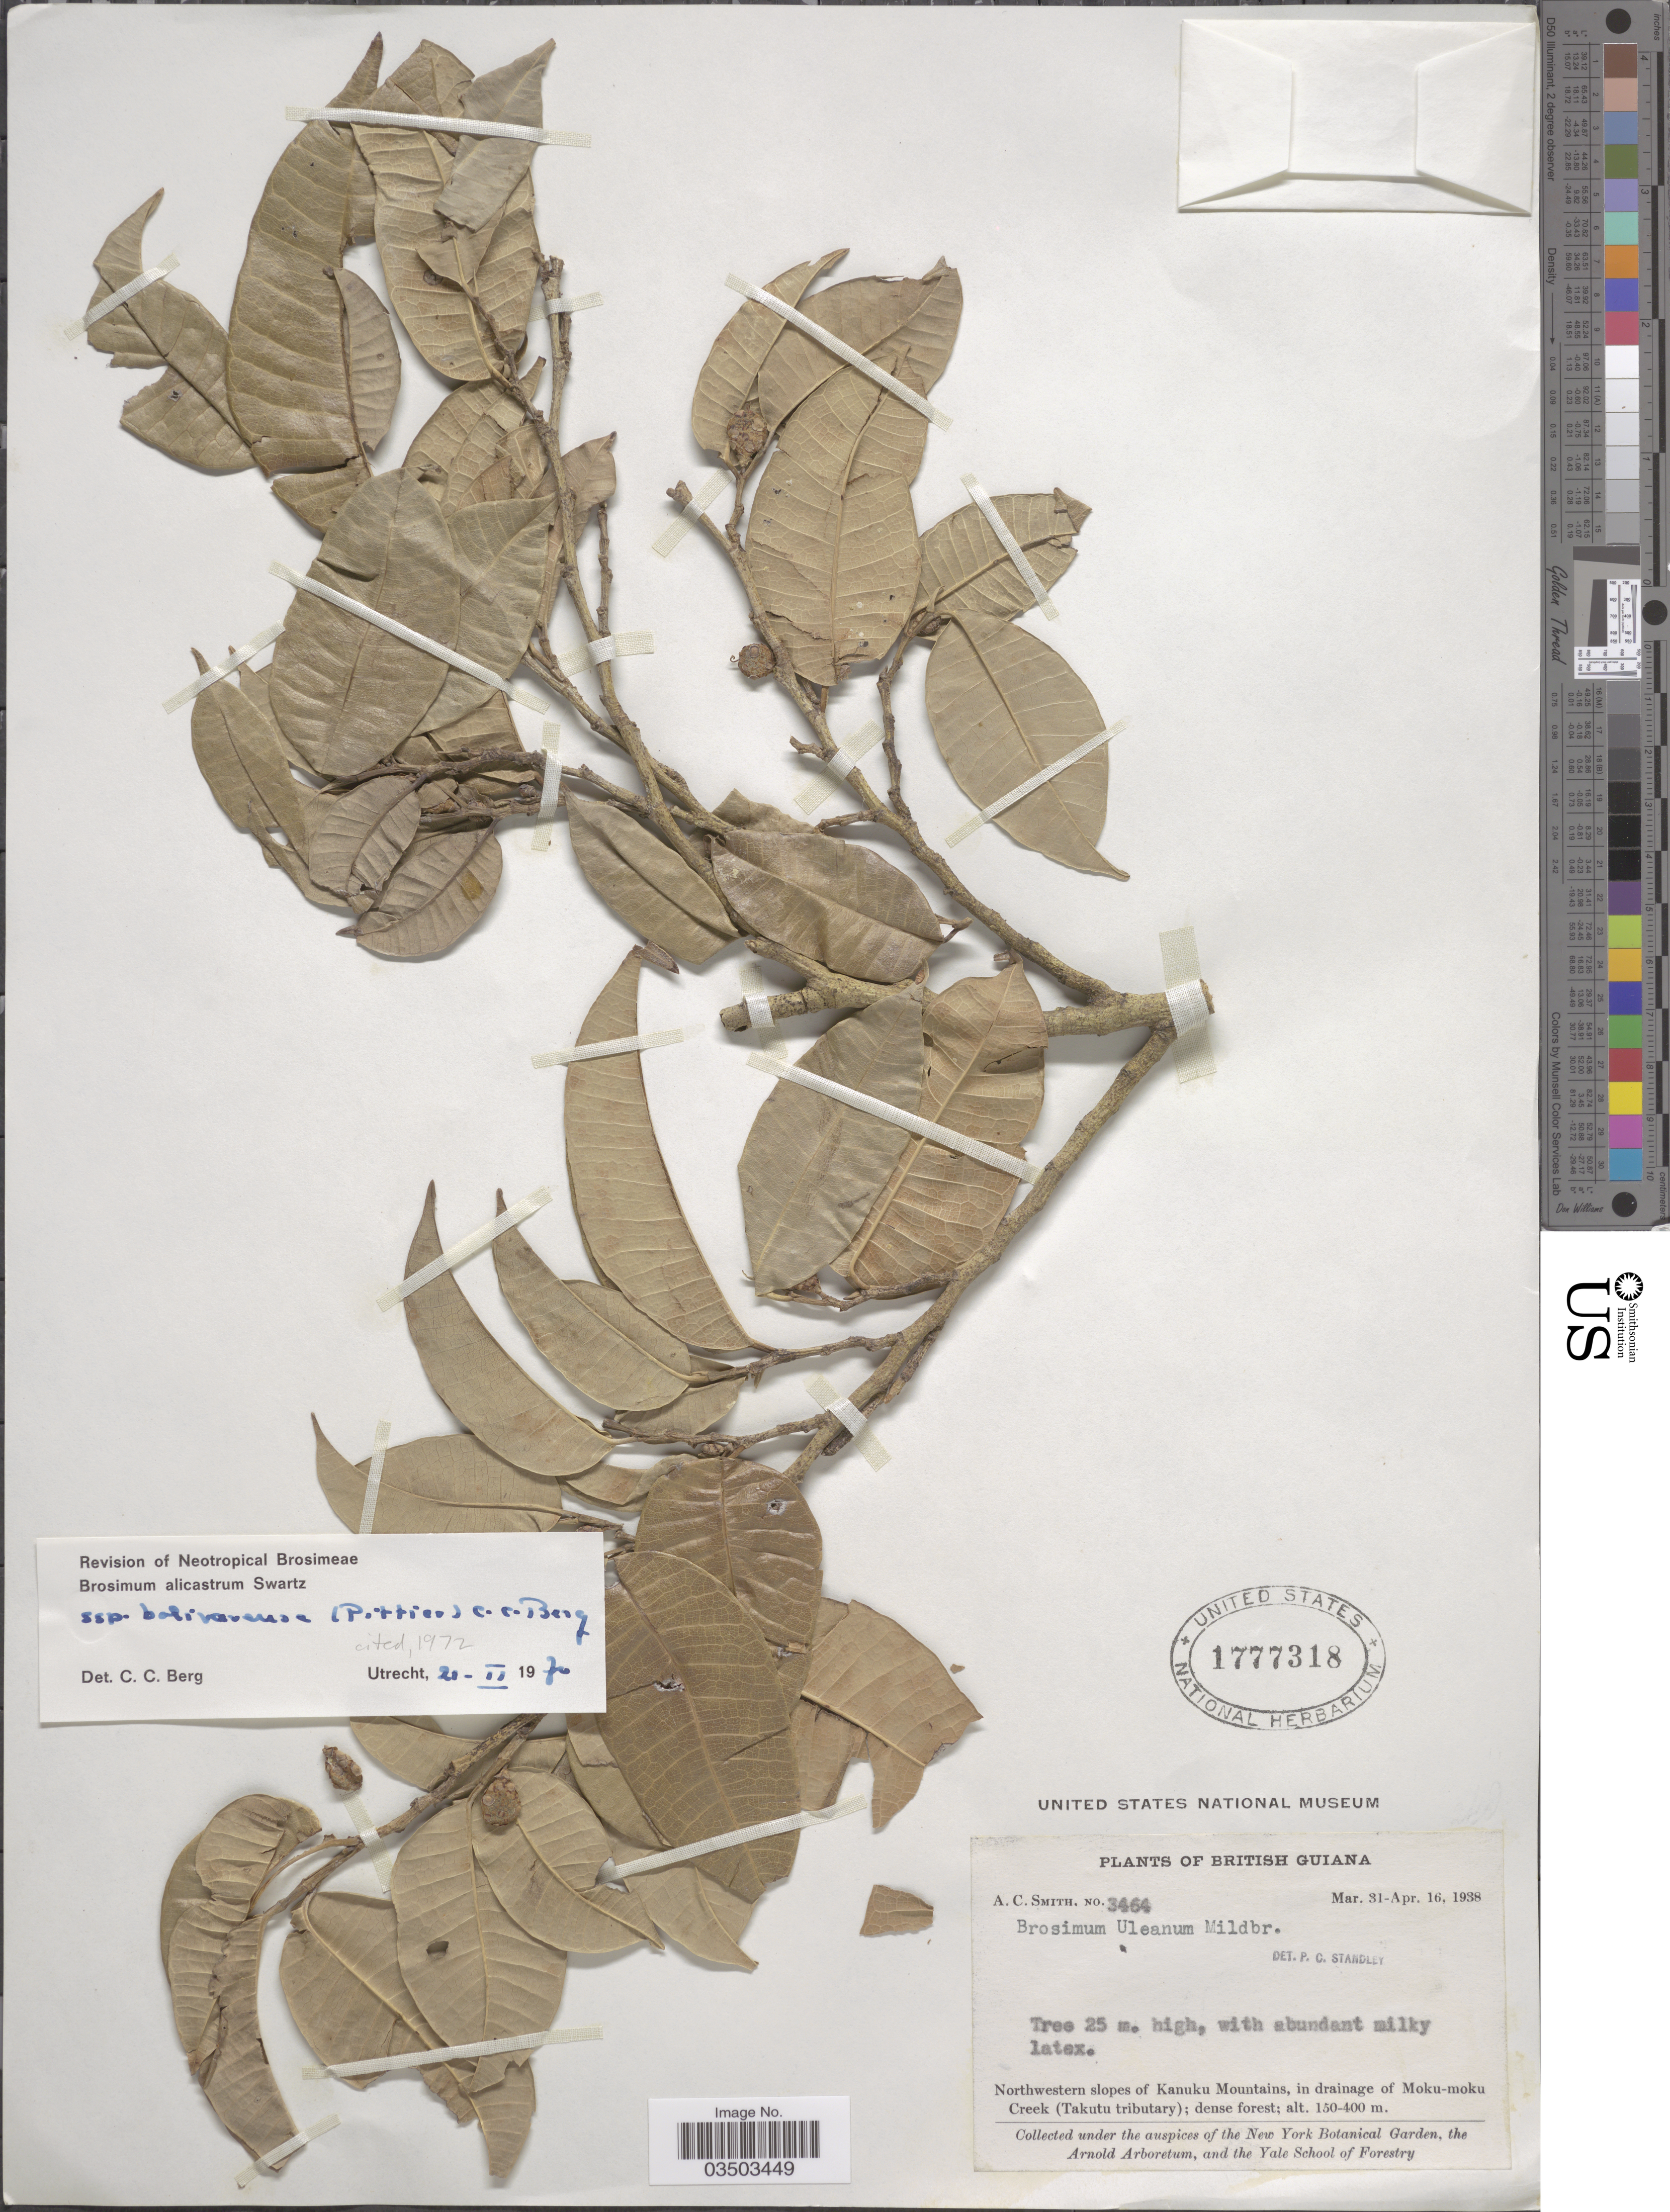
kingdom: Plantae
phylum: Tracheophyta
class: Magnoliopsida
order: Rosales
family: Moraceae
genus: Brosimum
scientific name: Brosimum alicastrum subsp. bolivarense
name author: (Pittier) C.C. Berg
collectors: A. C. Smith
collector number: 3464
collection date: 1938-03-31/1938-04-16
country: Guyana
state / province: U. Takutu-U. Essequibo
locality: British Guiana. Northwestern slopes of Kanuku Mountains, in drainage of Moku-moku Creek (Takutu tributary).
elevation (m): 150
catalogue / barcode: US 1777318